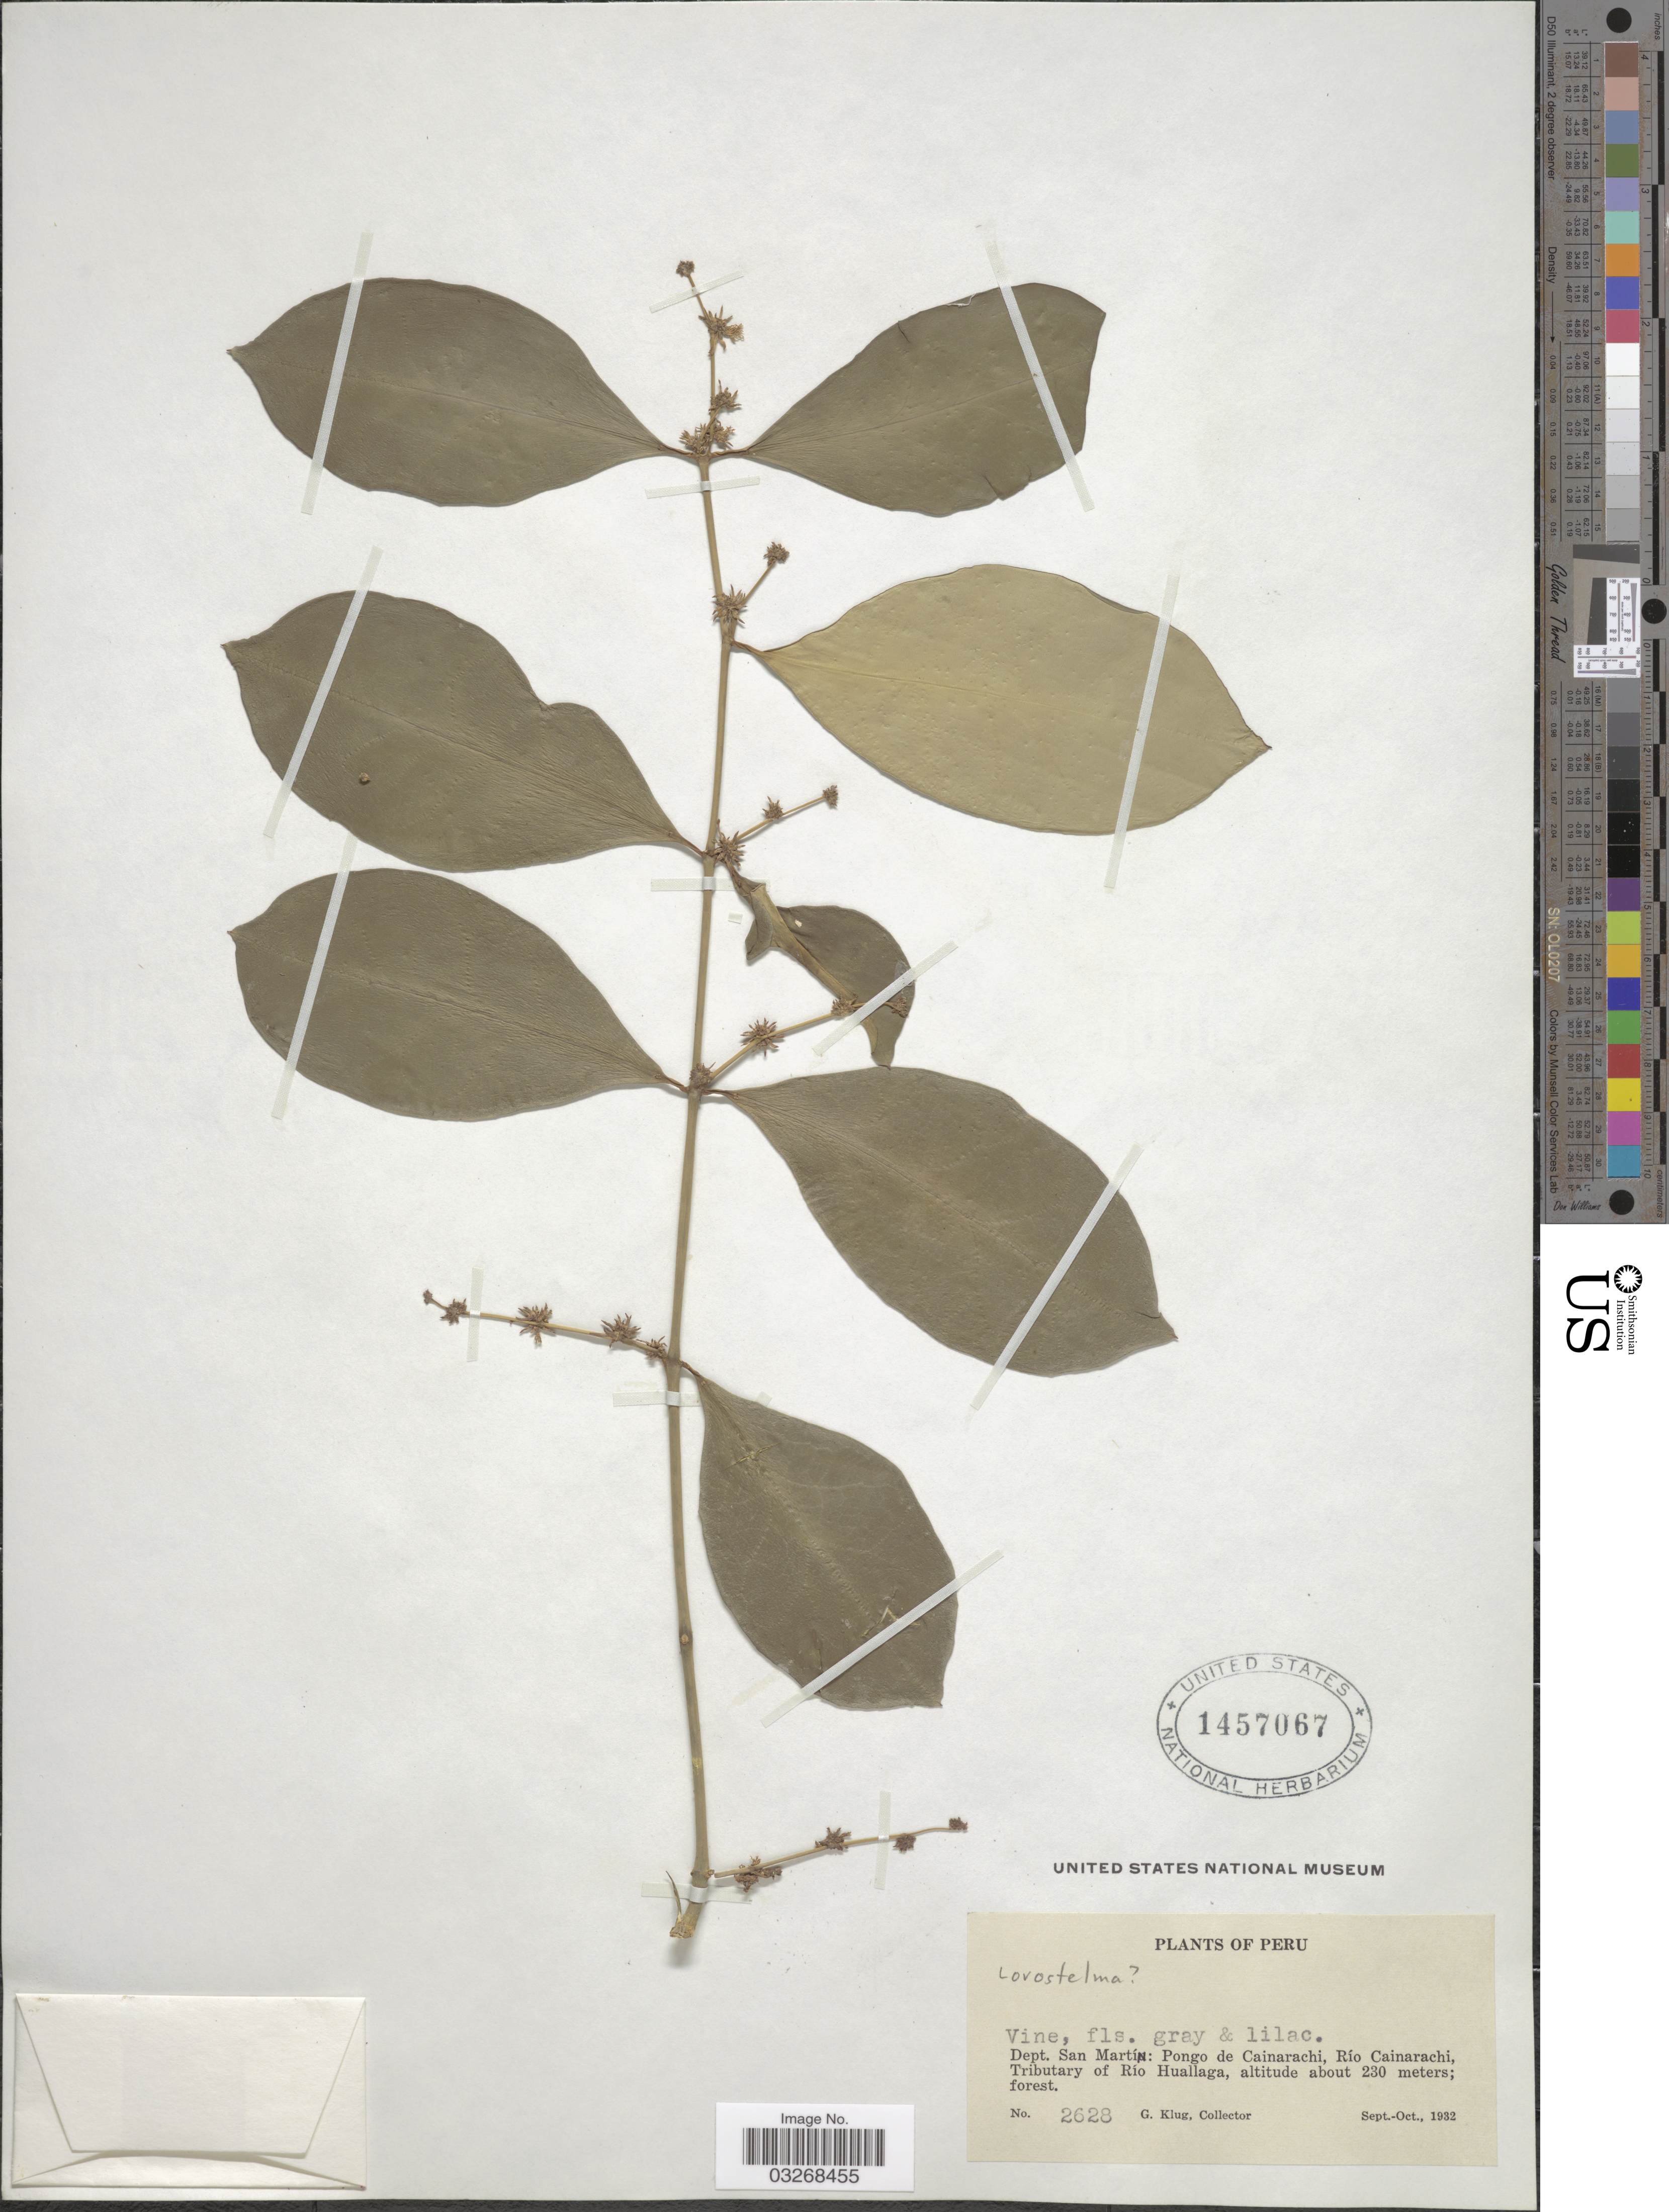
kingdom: Plantae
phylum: Tracheophyta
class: Magnoliopsida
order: Gentianales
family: Apocynaceae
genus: Lorostelma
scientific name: Lorostelma sp.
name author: E. Fourn.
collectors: G. Klug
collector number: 2628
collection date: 1932-09/1932-10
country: Peru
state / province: San Martín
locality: Dept. San Martín: Pongo de Cainarachi, Río Cainarachi, Tributary of Río Huallaga.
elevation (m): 230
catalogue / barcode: US 1457067